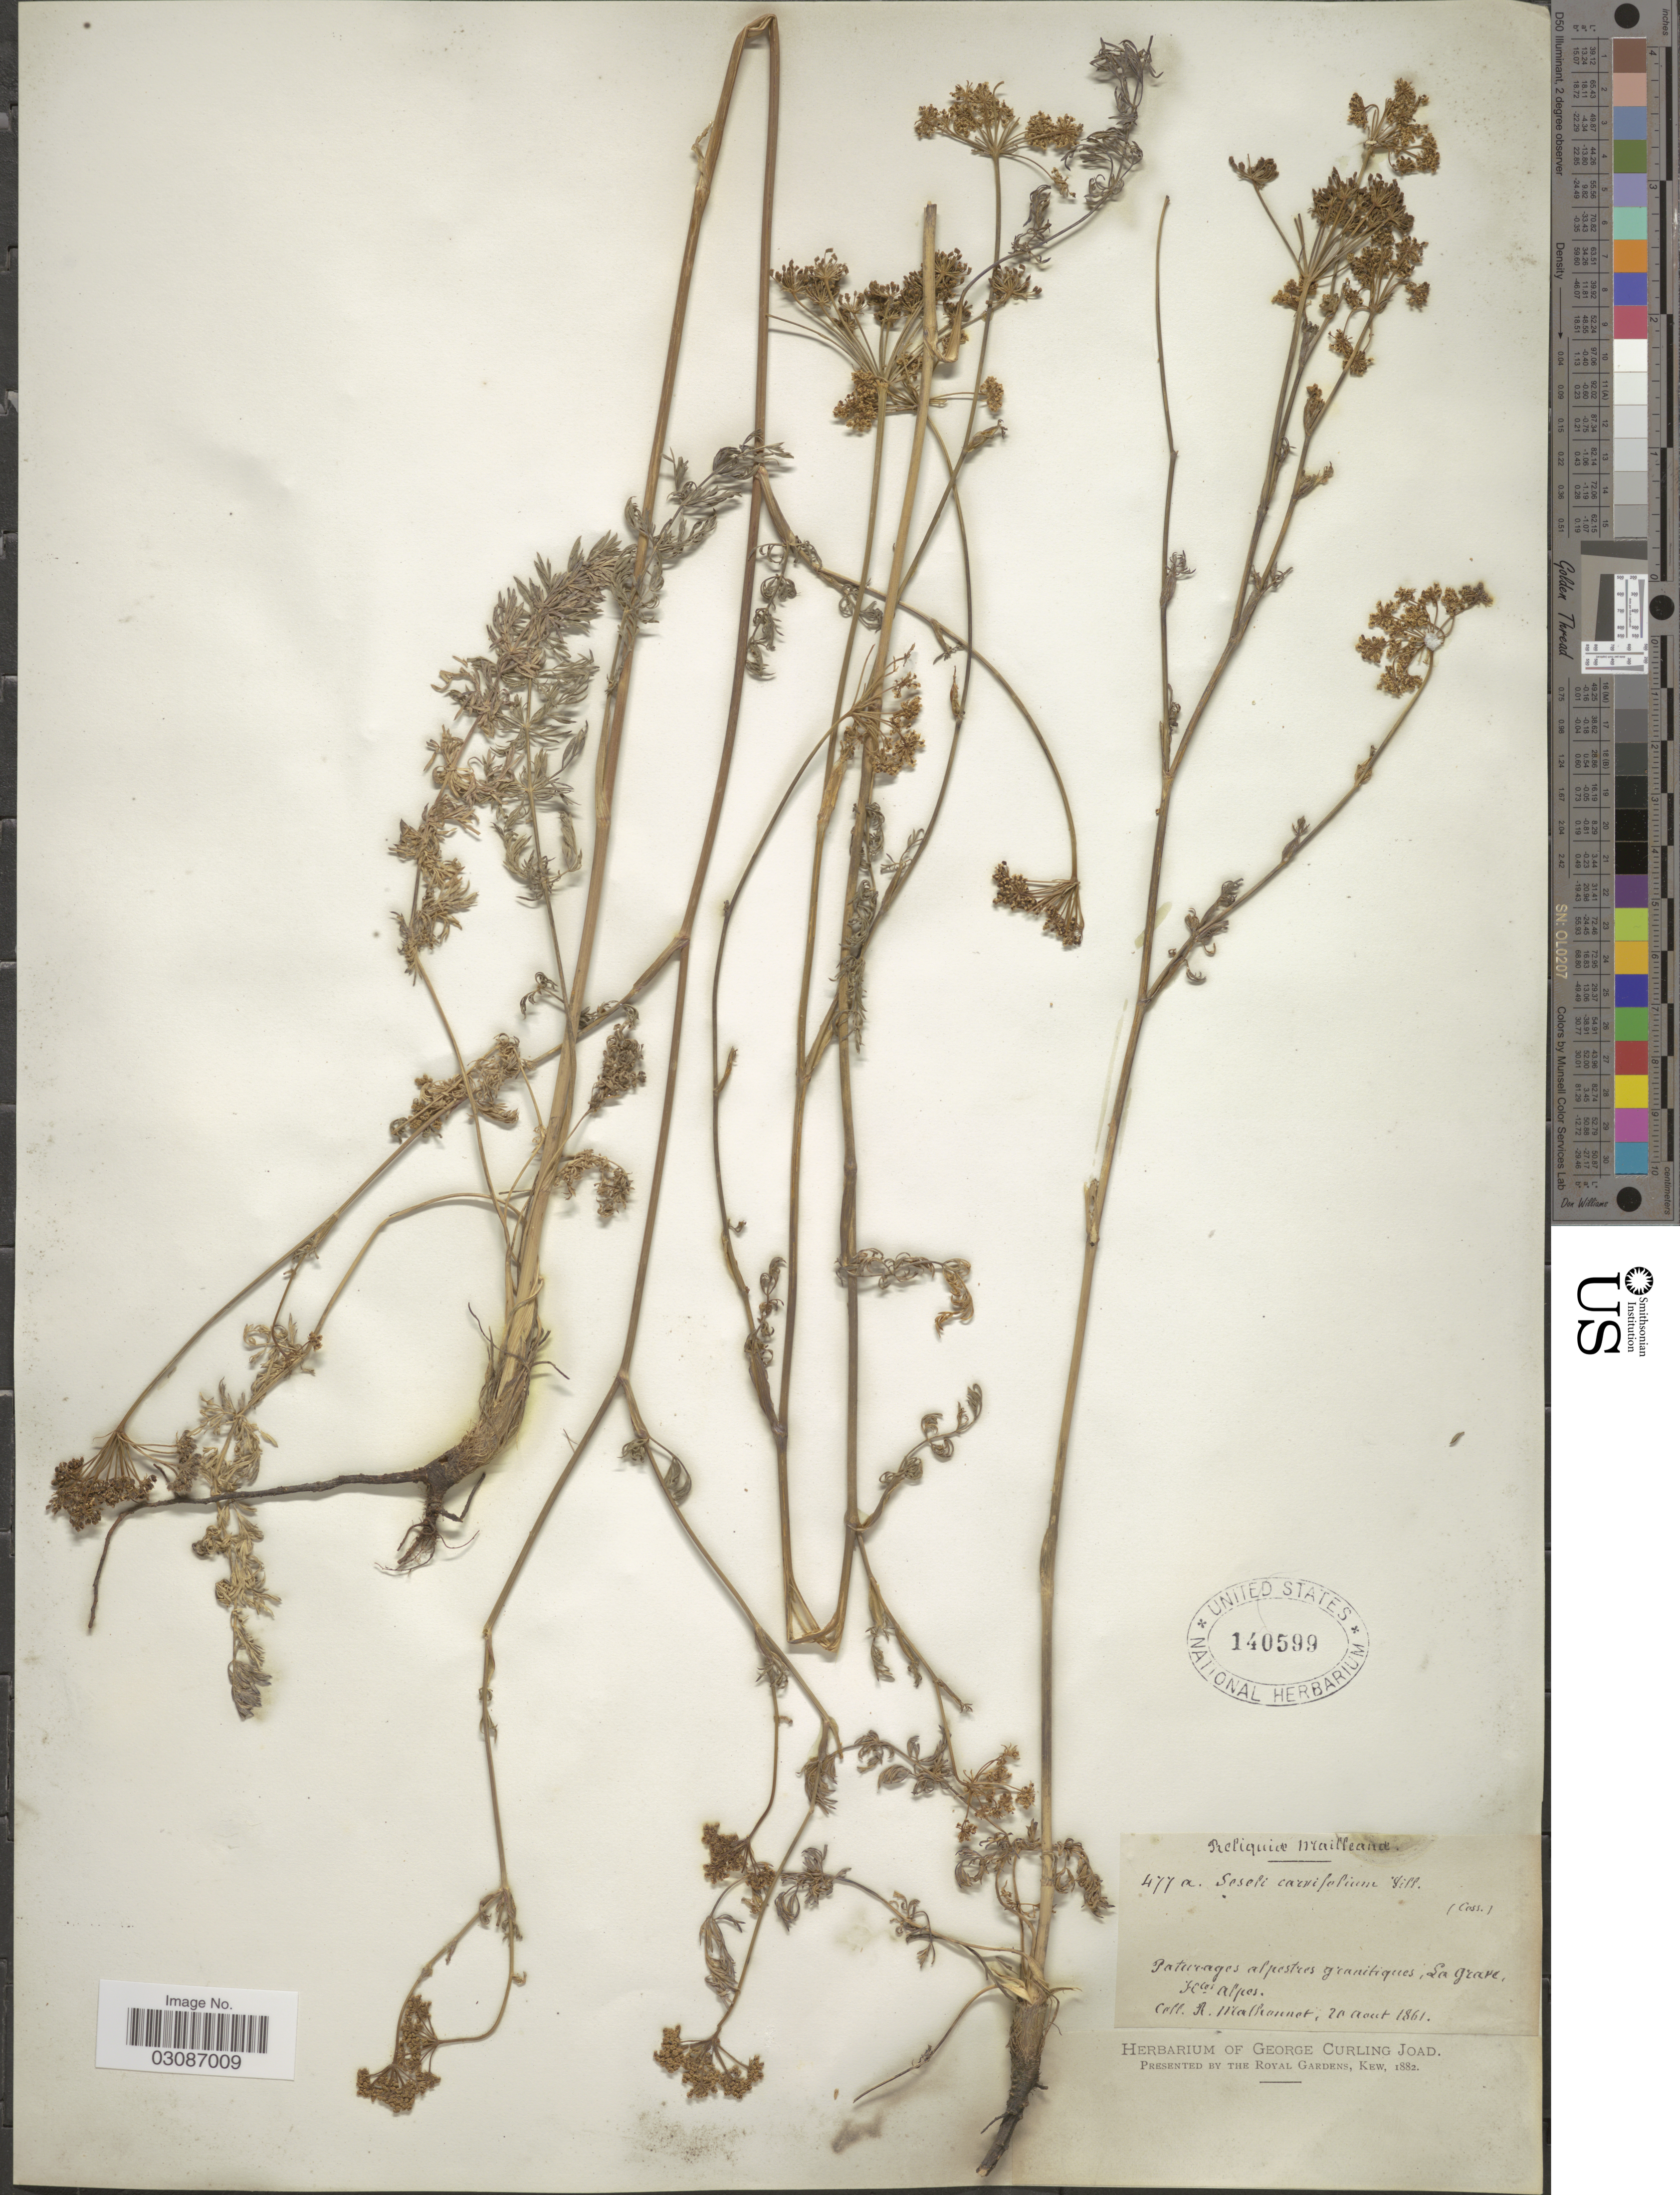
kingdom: Plantae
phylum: Tracheophyta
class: Magnoliopsida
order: Apiales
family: Apiaceae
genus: Seseli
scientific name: Seseli annuum subsp. carvifolium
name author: P. Fourn.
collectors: R. Malhonnet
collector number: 477a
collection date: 1861-08-20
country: France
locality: Paturages alpestris granitiques, La Grave Htes Alpes.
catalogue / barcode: US 140599